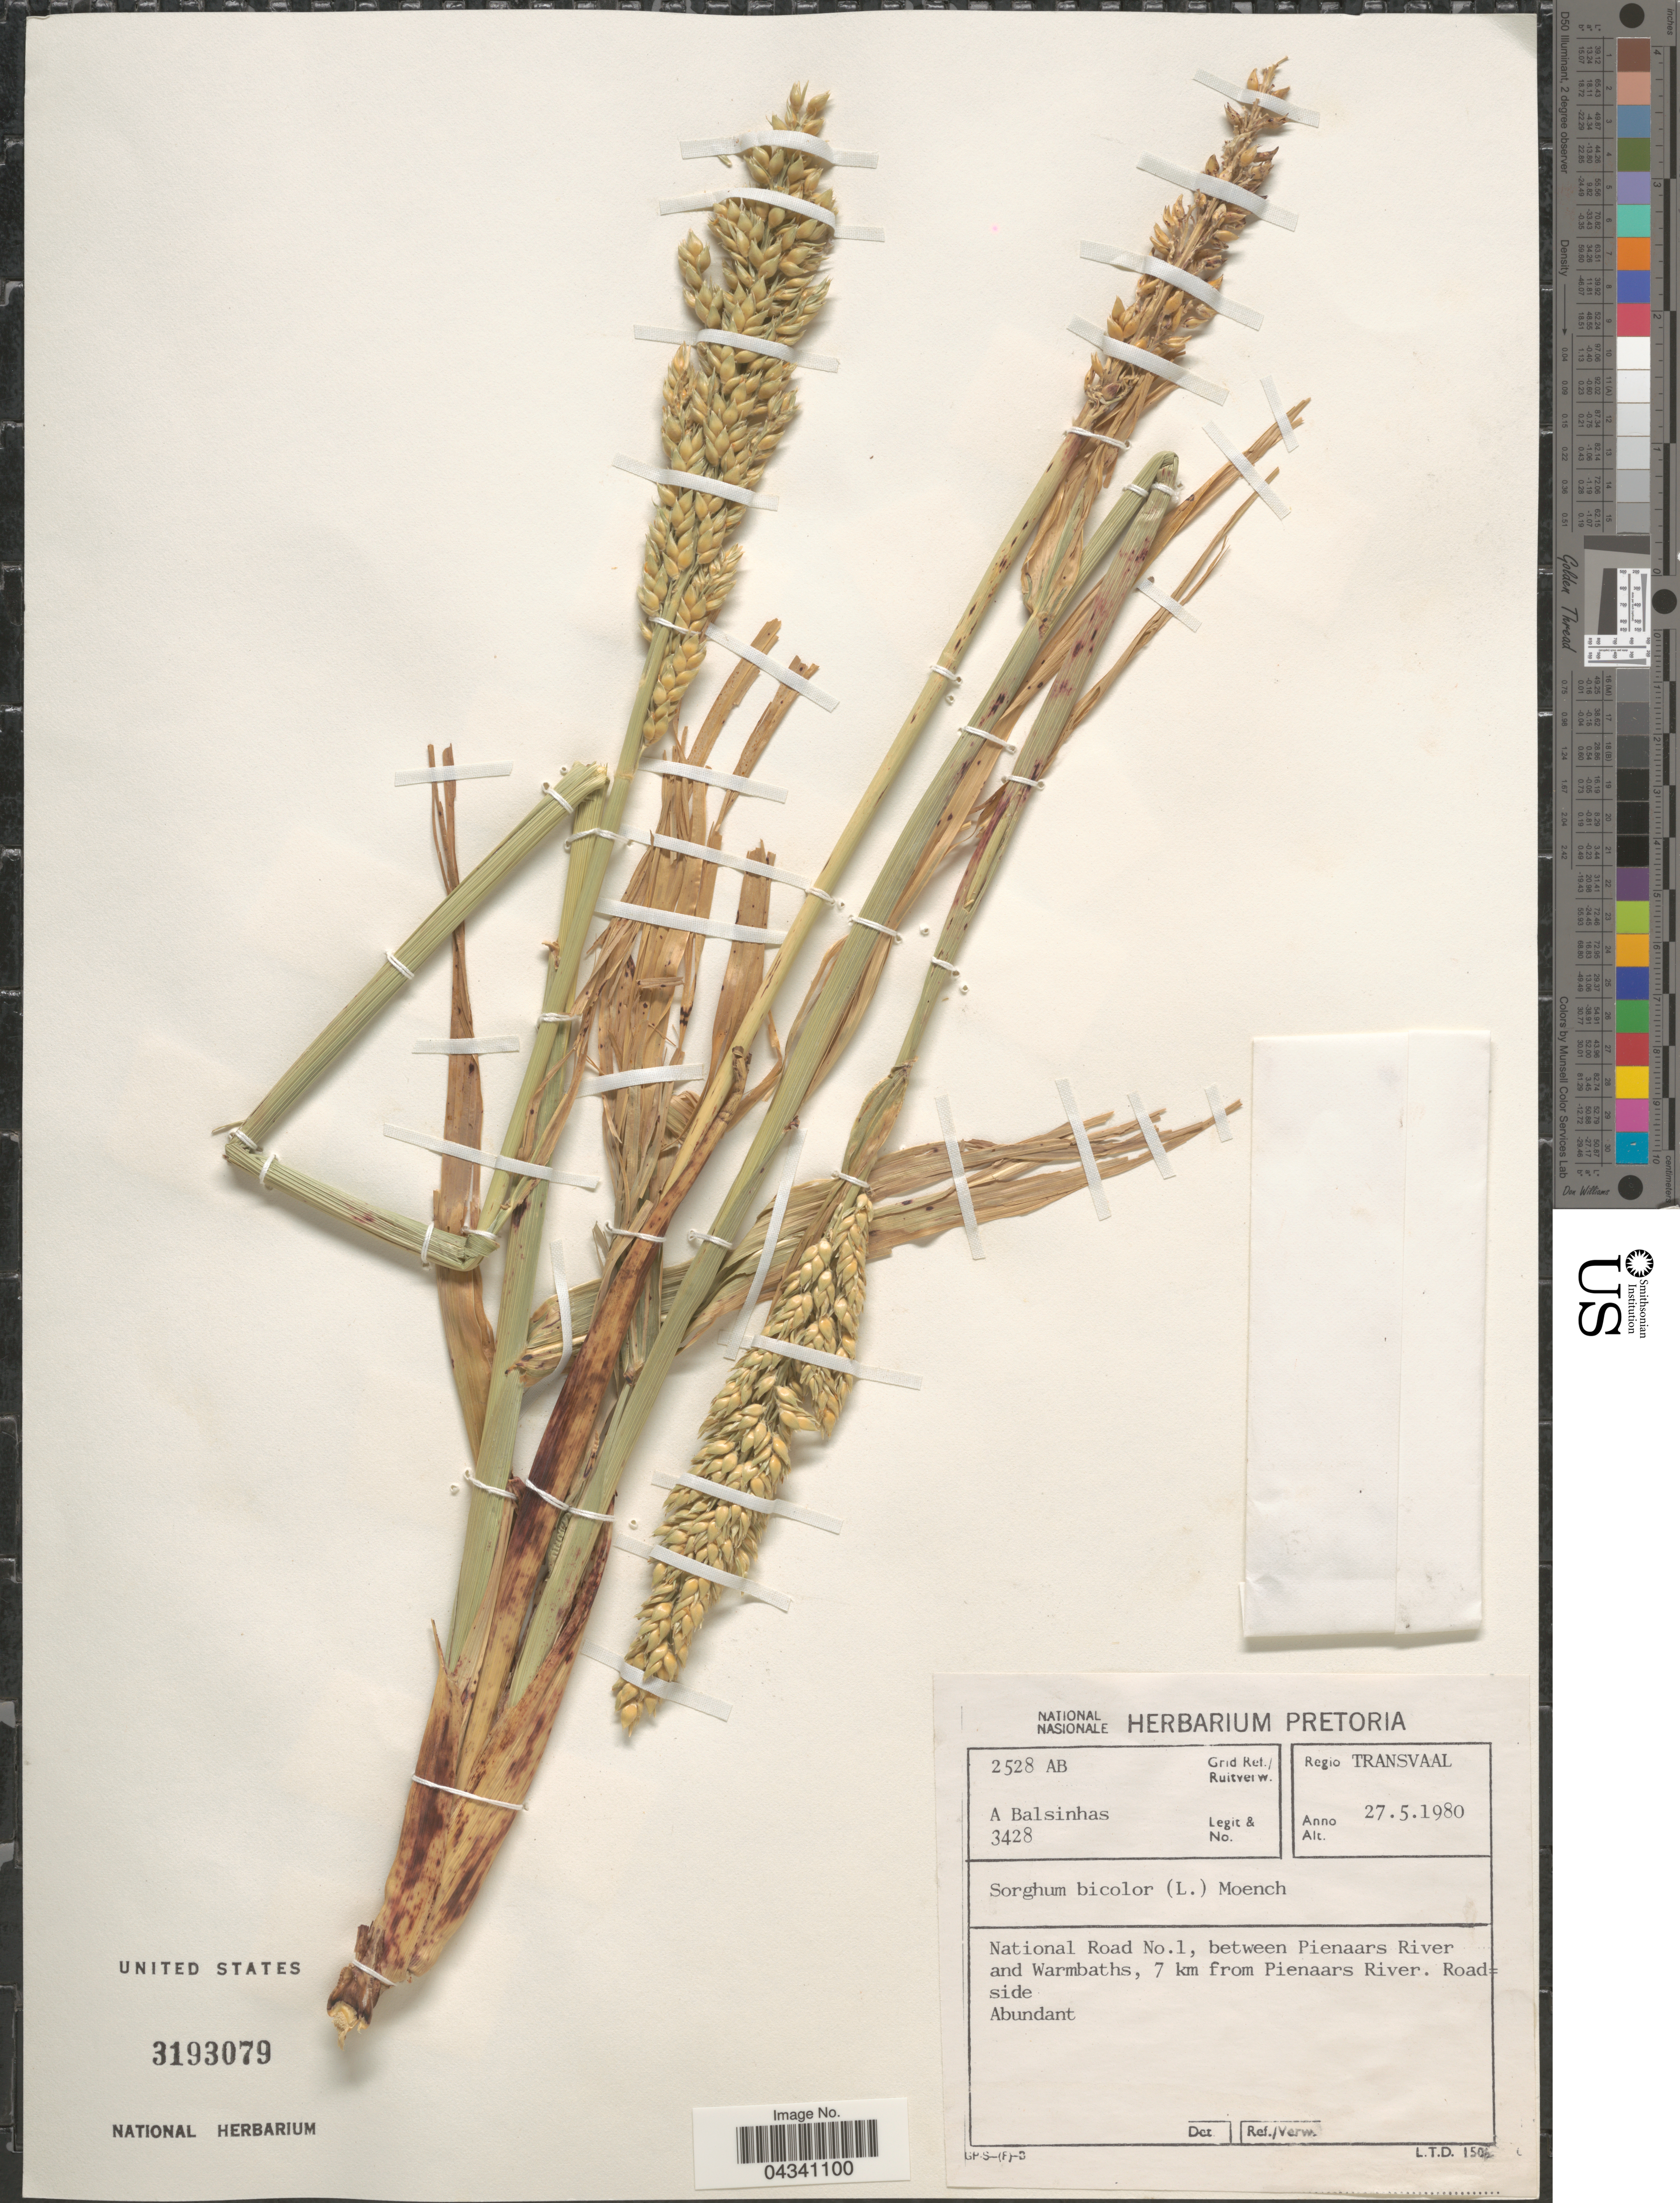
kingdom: Plantae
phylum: Tracheophyta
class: Liliopsida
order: Poales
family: Poaceae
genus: Sorghum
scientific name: Sorghum bicolor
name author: (L.) Moench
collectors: A. A. Balsinhas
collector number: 3428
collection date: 1980-05-27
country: South Africa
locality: Grid. Ref./ Ruitverw. 2528 AB. Regio Transvaal. National Road No. 1, between Pienaars River and Warmbaths, 7 km from Pienaars River, Roadside.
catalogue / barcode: US 3193079